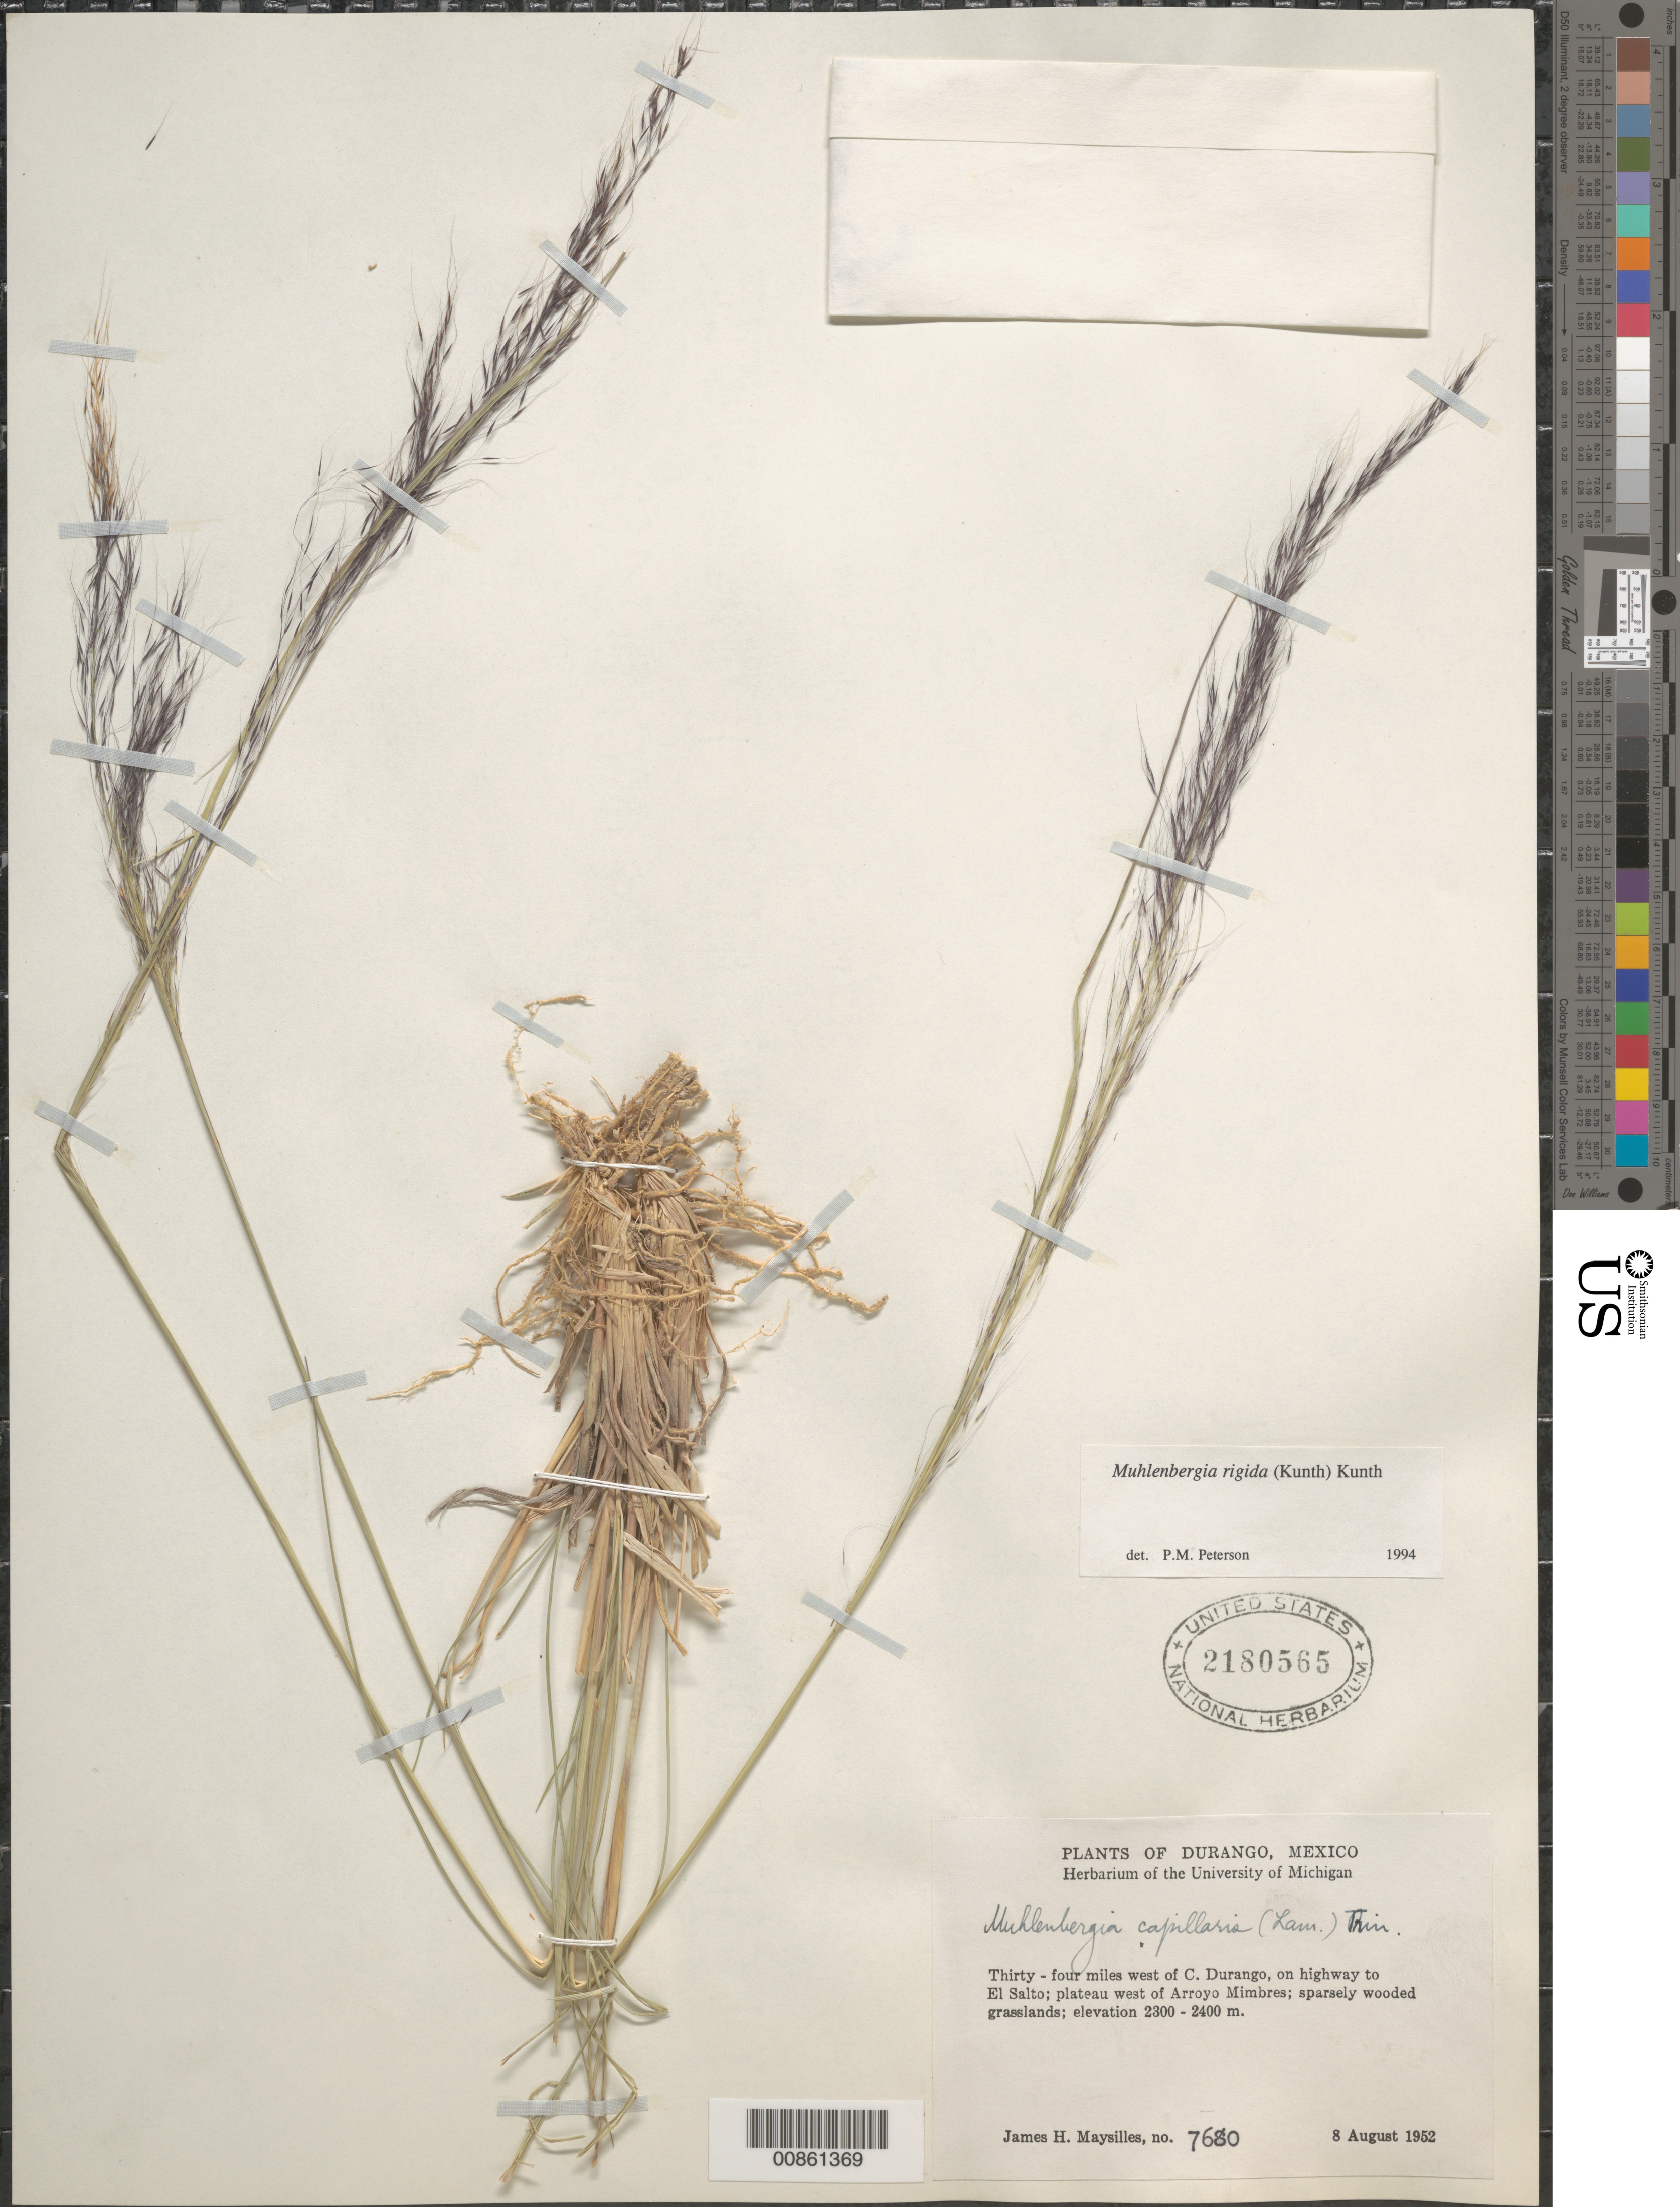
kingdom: Plantae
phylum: Tracheophyta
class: Liliopsida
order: Poales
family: Poaceae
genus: Muhlenbergia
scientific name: Muhlenbergia rigida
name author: (Kunth) Kunth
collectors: J. Maysilles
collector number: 7680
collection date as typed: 08 Aug 1952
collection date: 1952-08-08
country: Mexico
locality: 34 mi W of Durango on Hwy to El Salto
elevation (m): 2300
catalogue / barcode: US 2180565